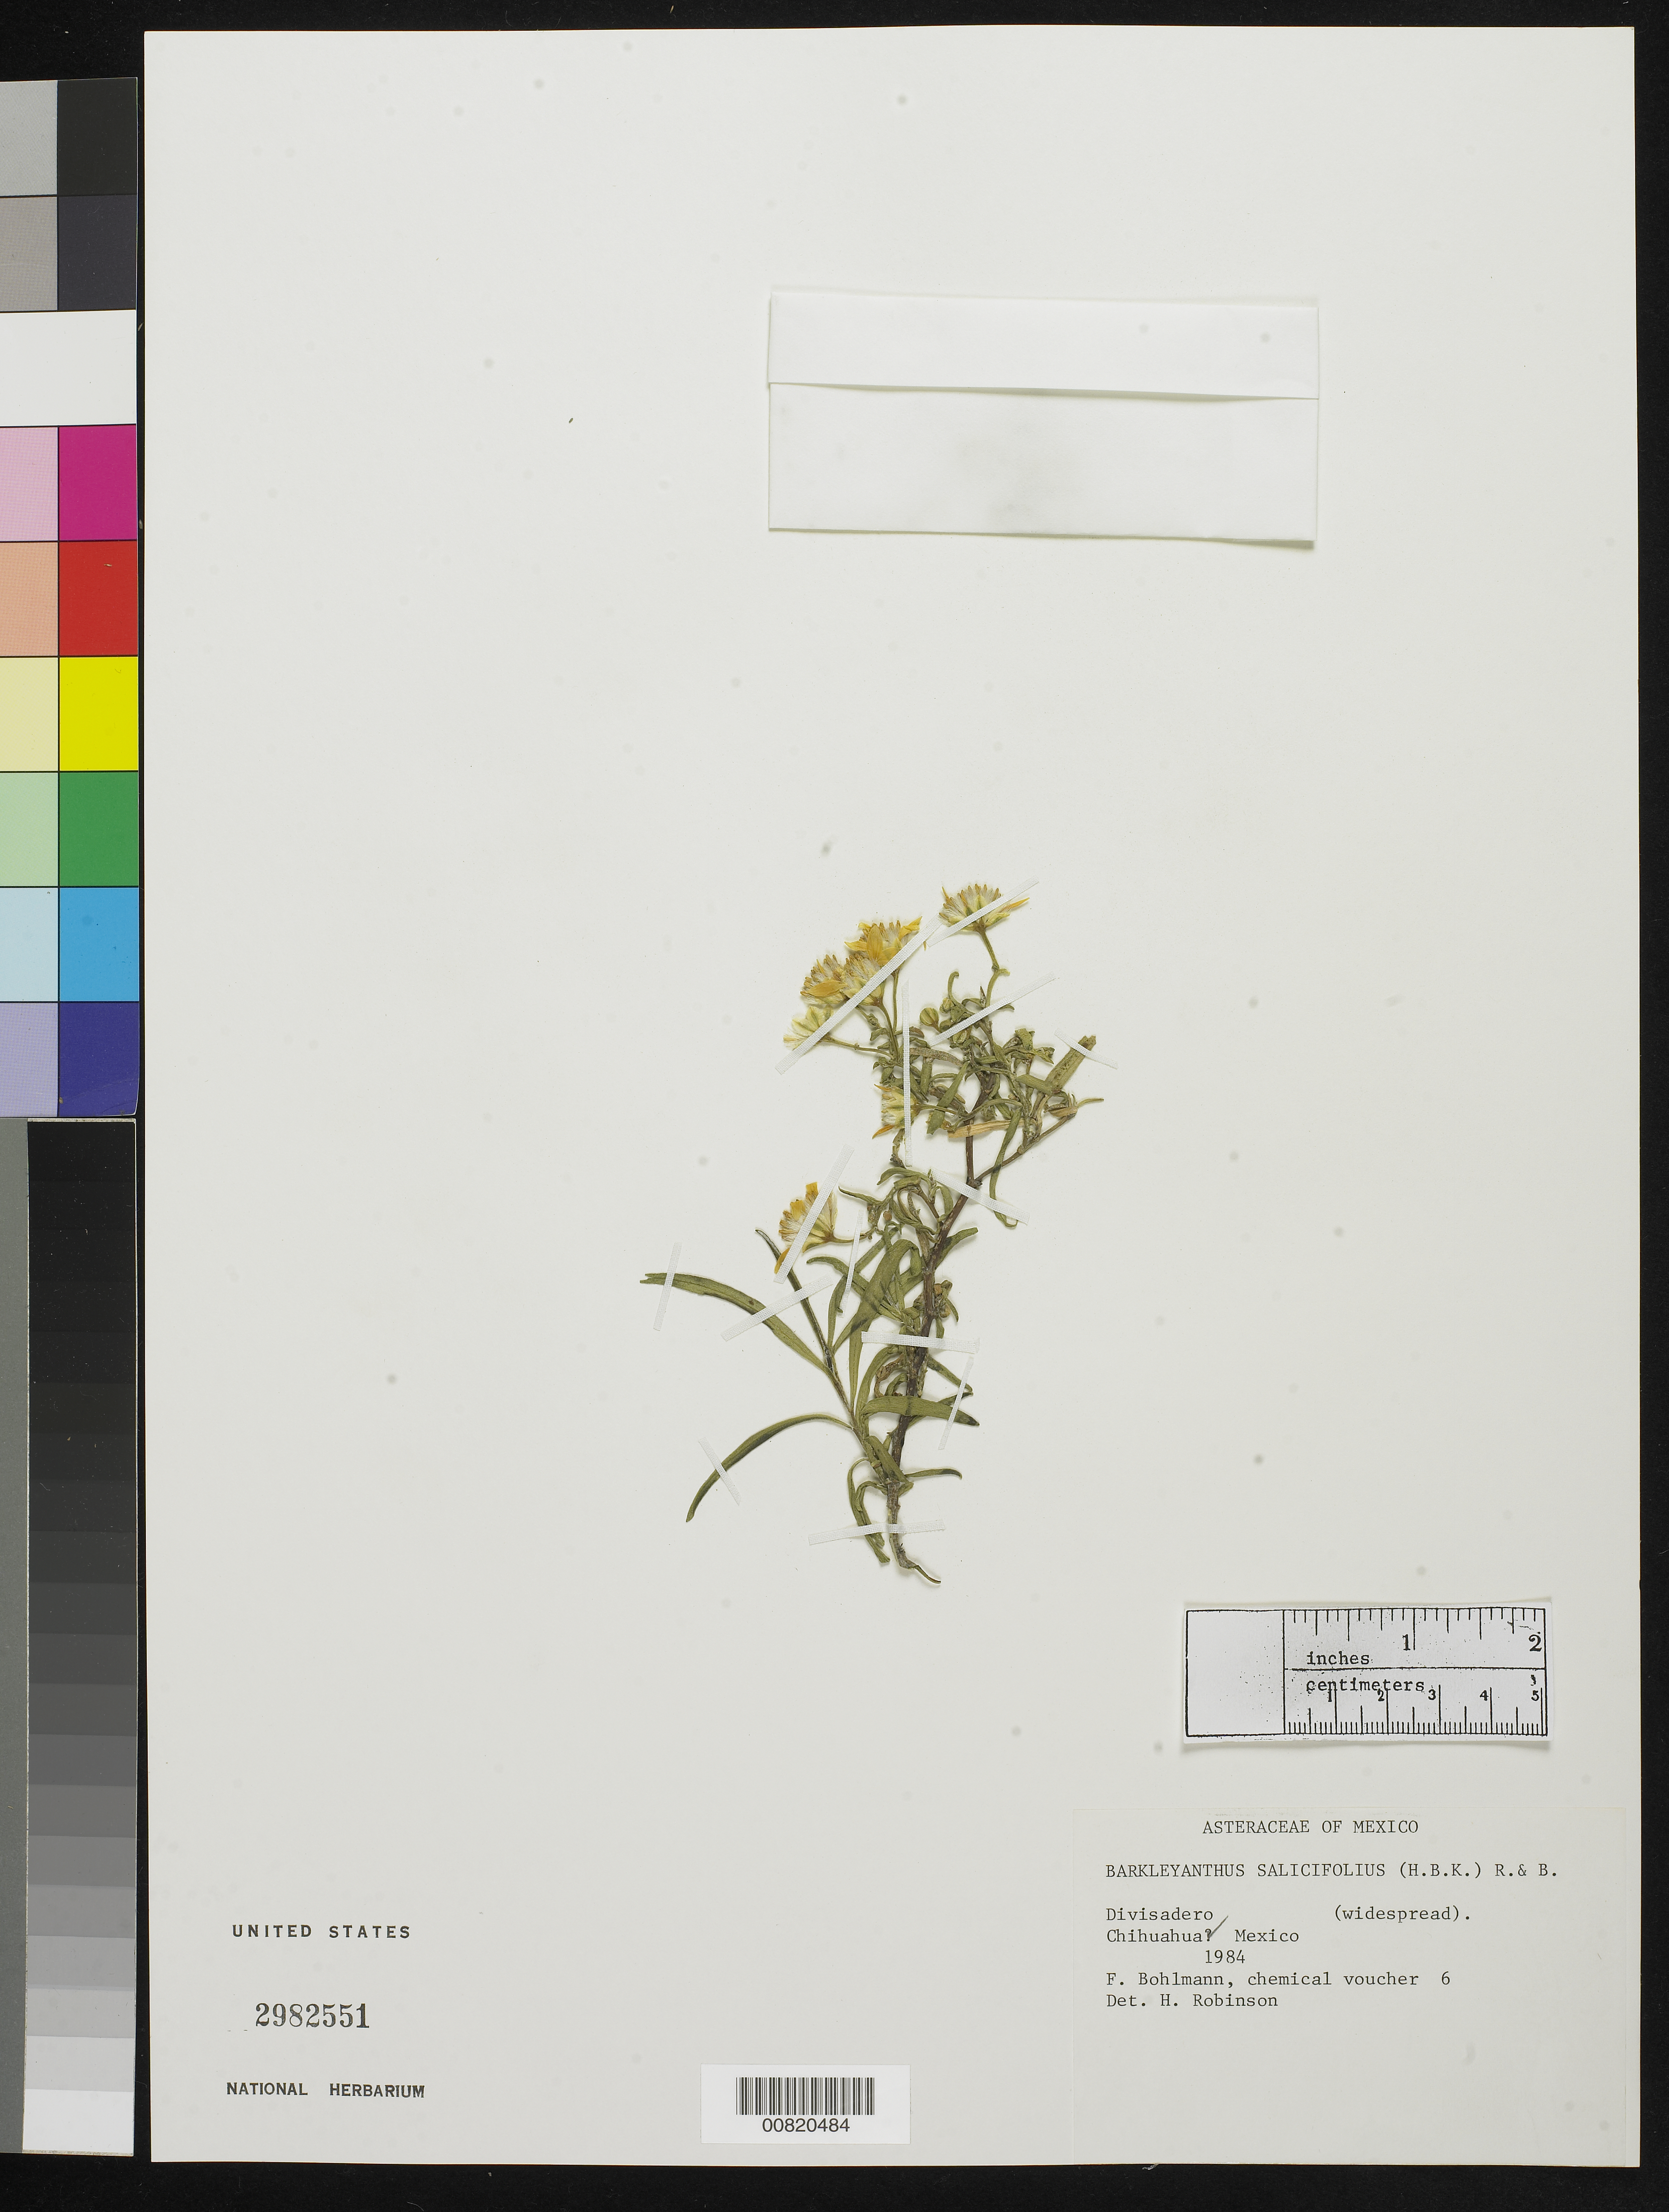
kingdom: Plantae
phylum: Tracheophyta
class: Magnoliopsida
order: Asterales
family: Asteraceae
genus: Barkleyanthus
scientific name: Barkleyanthus salicifolius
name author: (Kunth) H. Rob. & Brettell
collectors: Bohlmann, F.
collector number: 6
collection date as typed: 1984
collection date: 1984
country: Mexico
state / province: Chihuahua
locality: Divisadero, Chihuahua.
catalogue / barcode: US 2982551